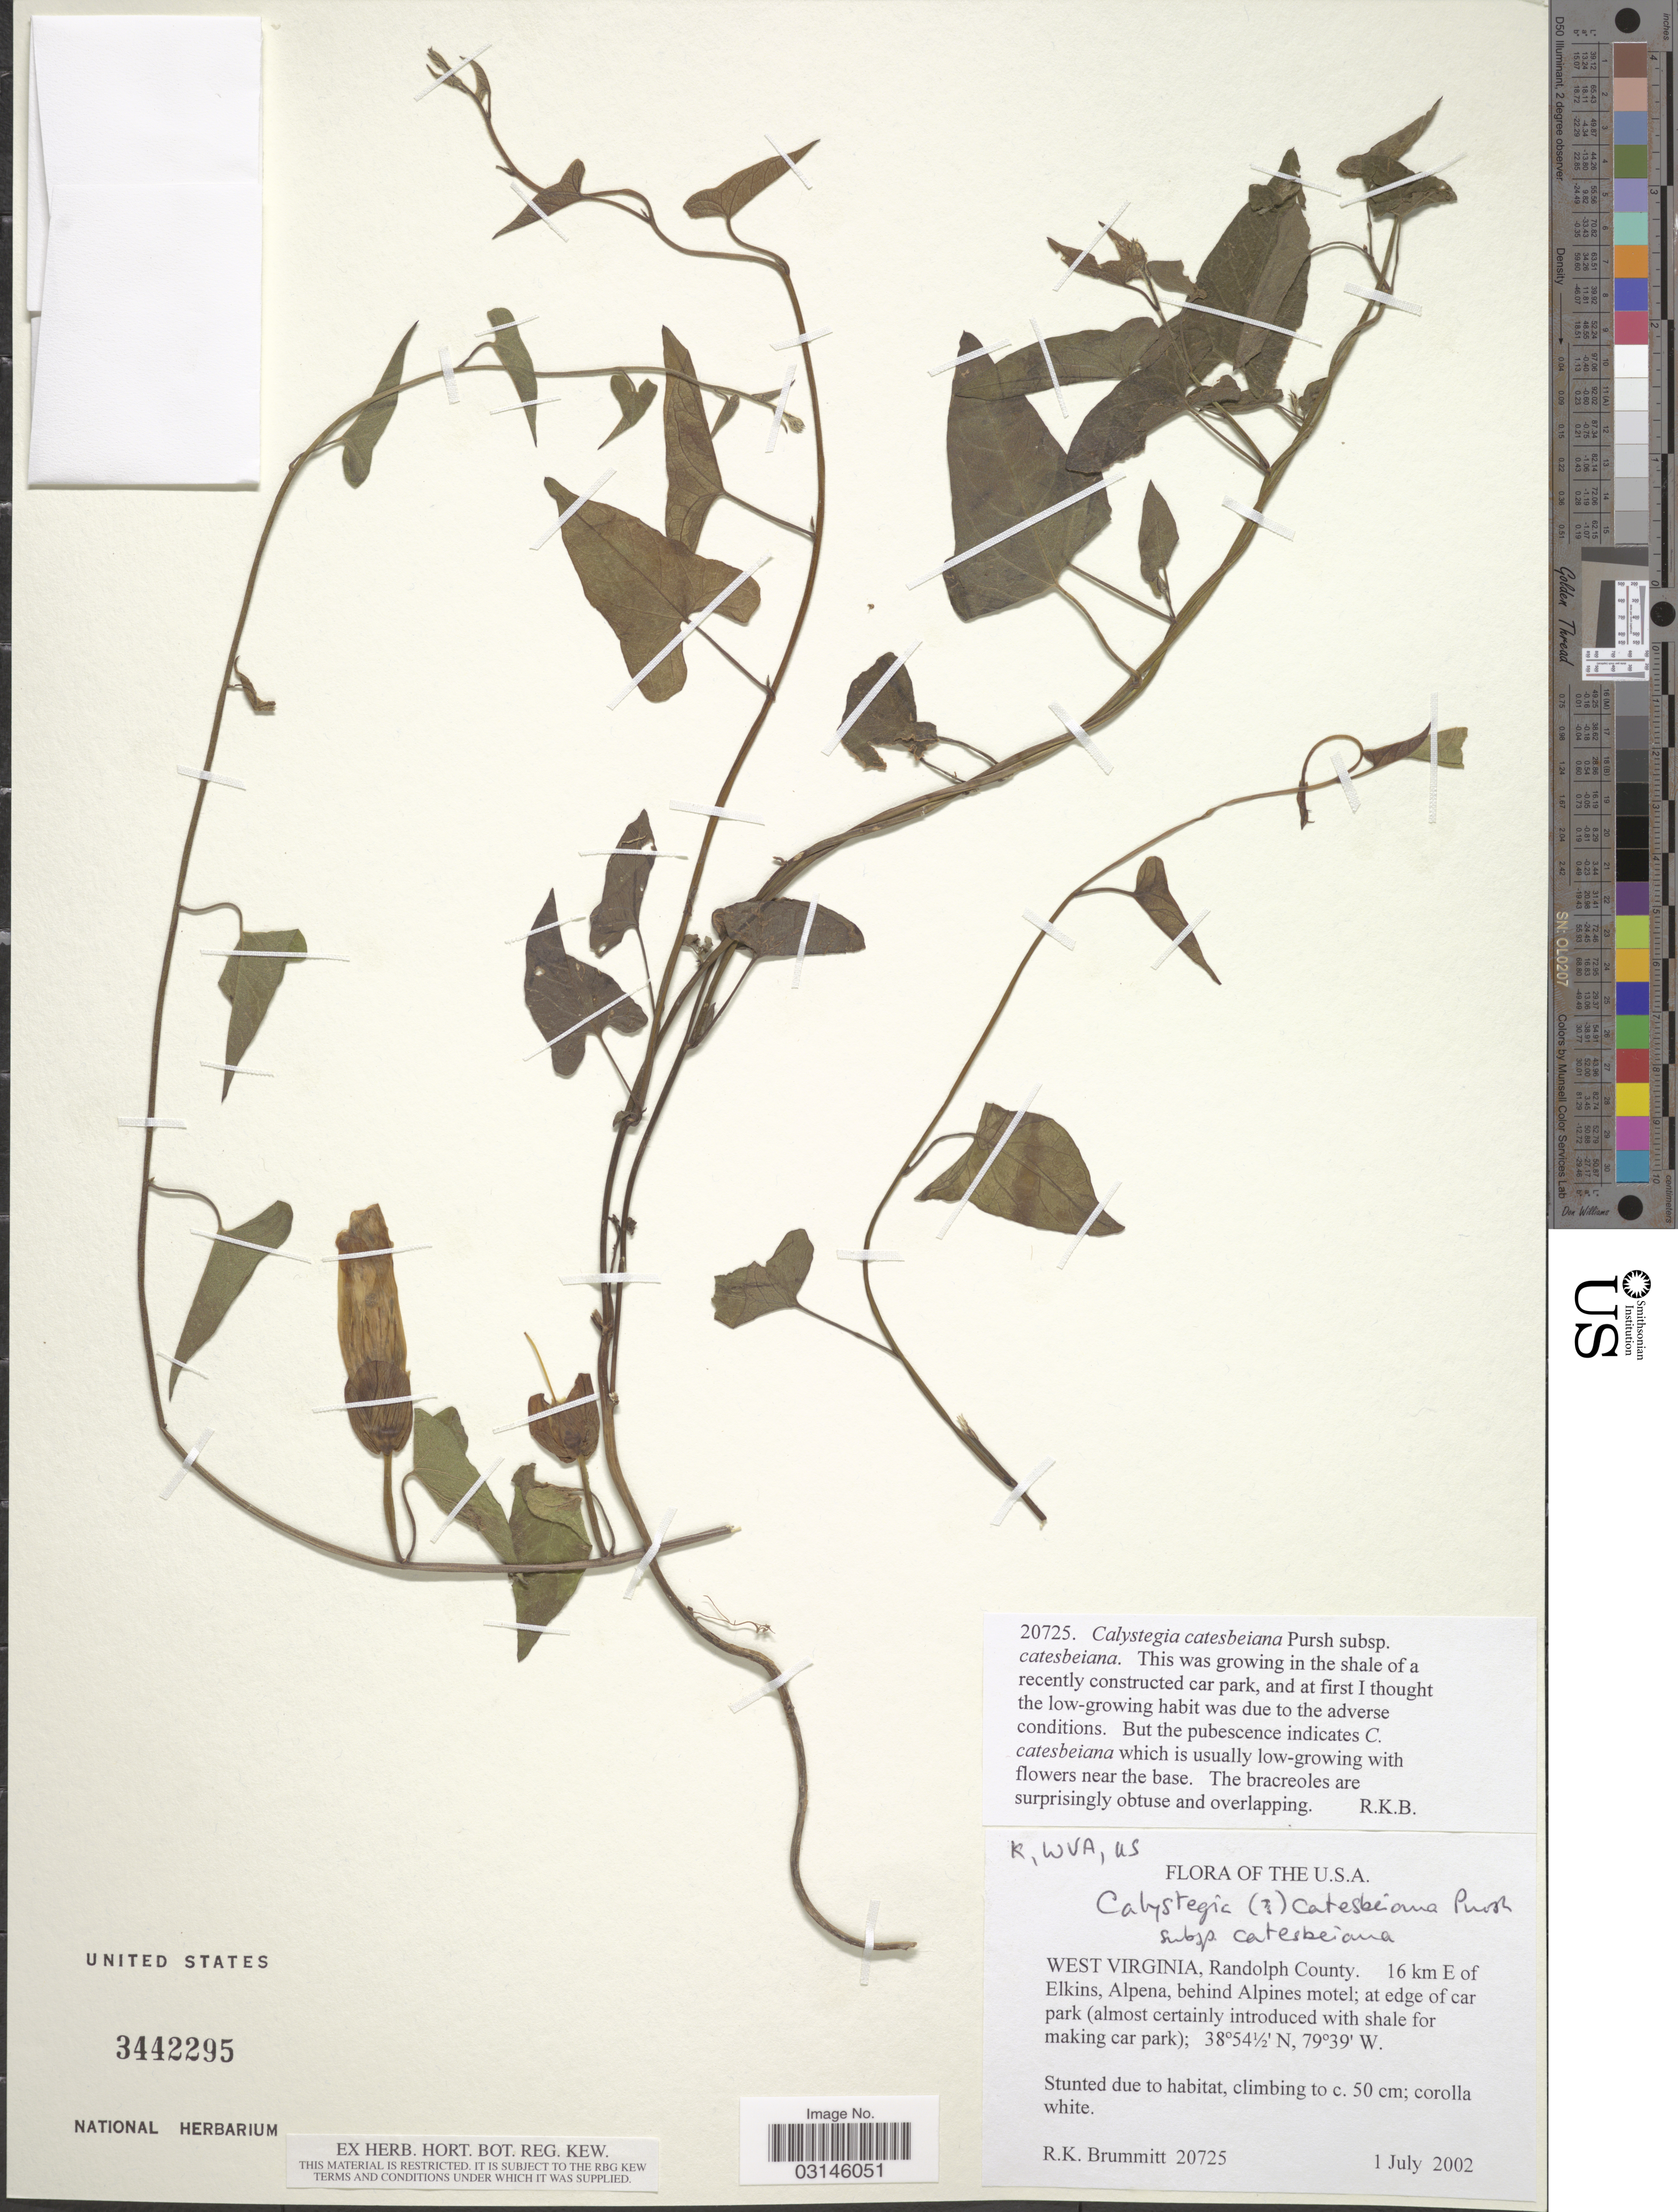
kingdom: Plantae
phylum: Tracheophyta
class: Magnoliopsida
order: Solanales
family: Convolvulaceae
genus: Calystegia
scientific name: Calystegia catesbeiana subsp. catesbeiana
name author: Brummitt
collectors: R. K. Brummitt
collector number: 20725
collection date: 2002-07-01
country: United States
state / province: West Virginia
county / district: Randolph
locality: Randolph County. 16 km E of Elkins, Alpena, behind Alpines motel.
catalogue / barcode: US 3442295